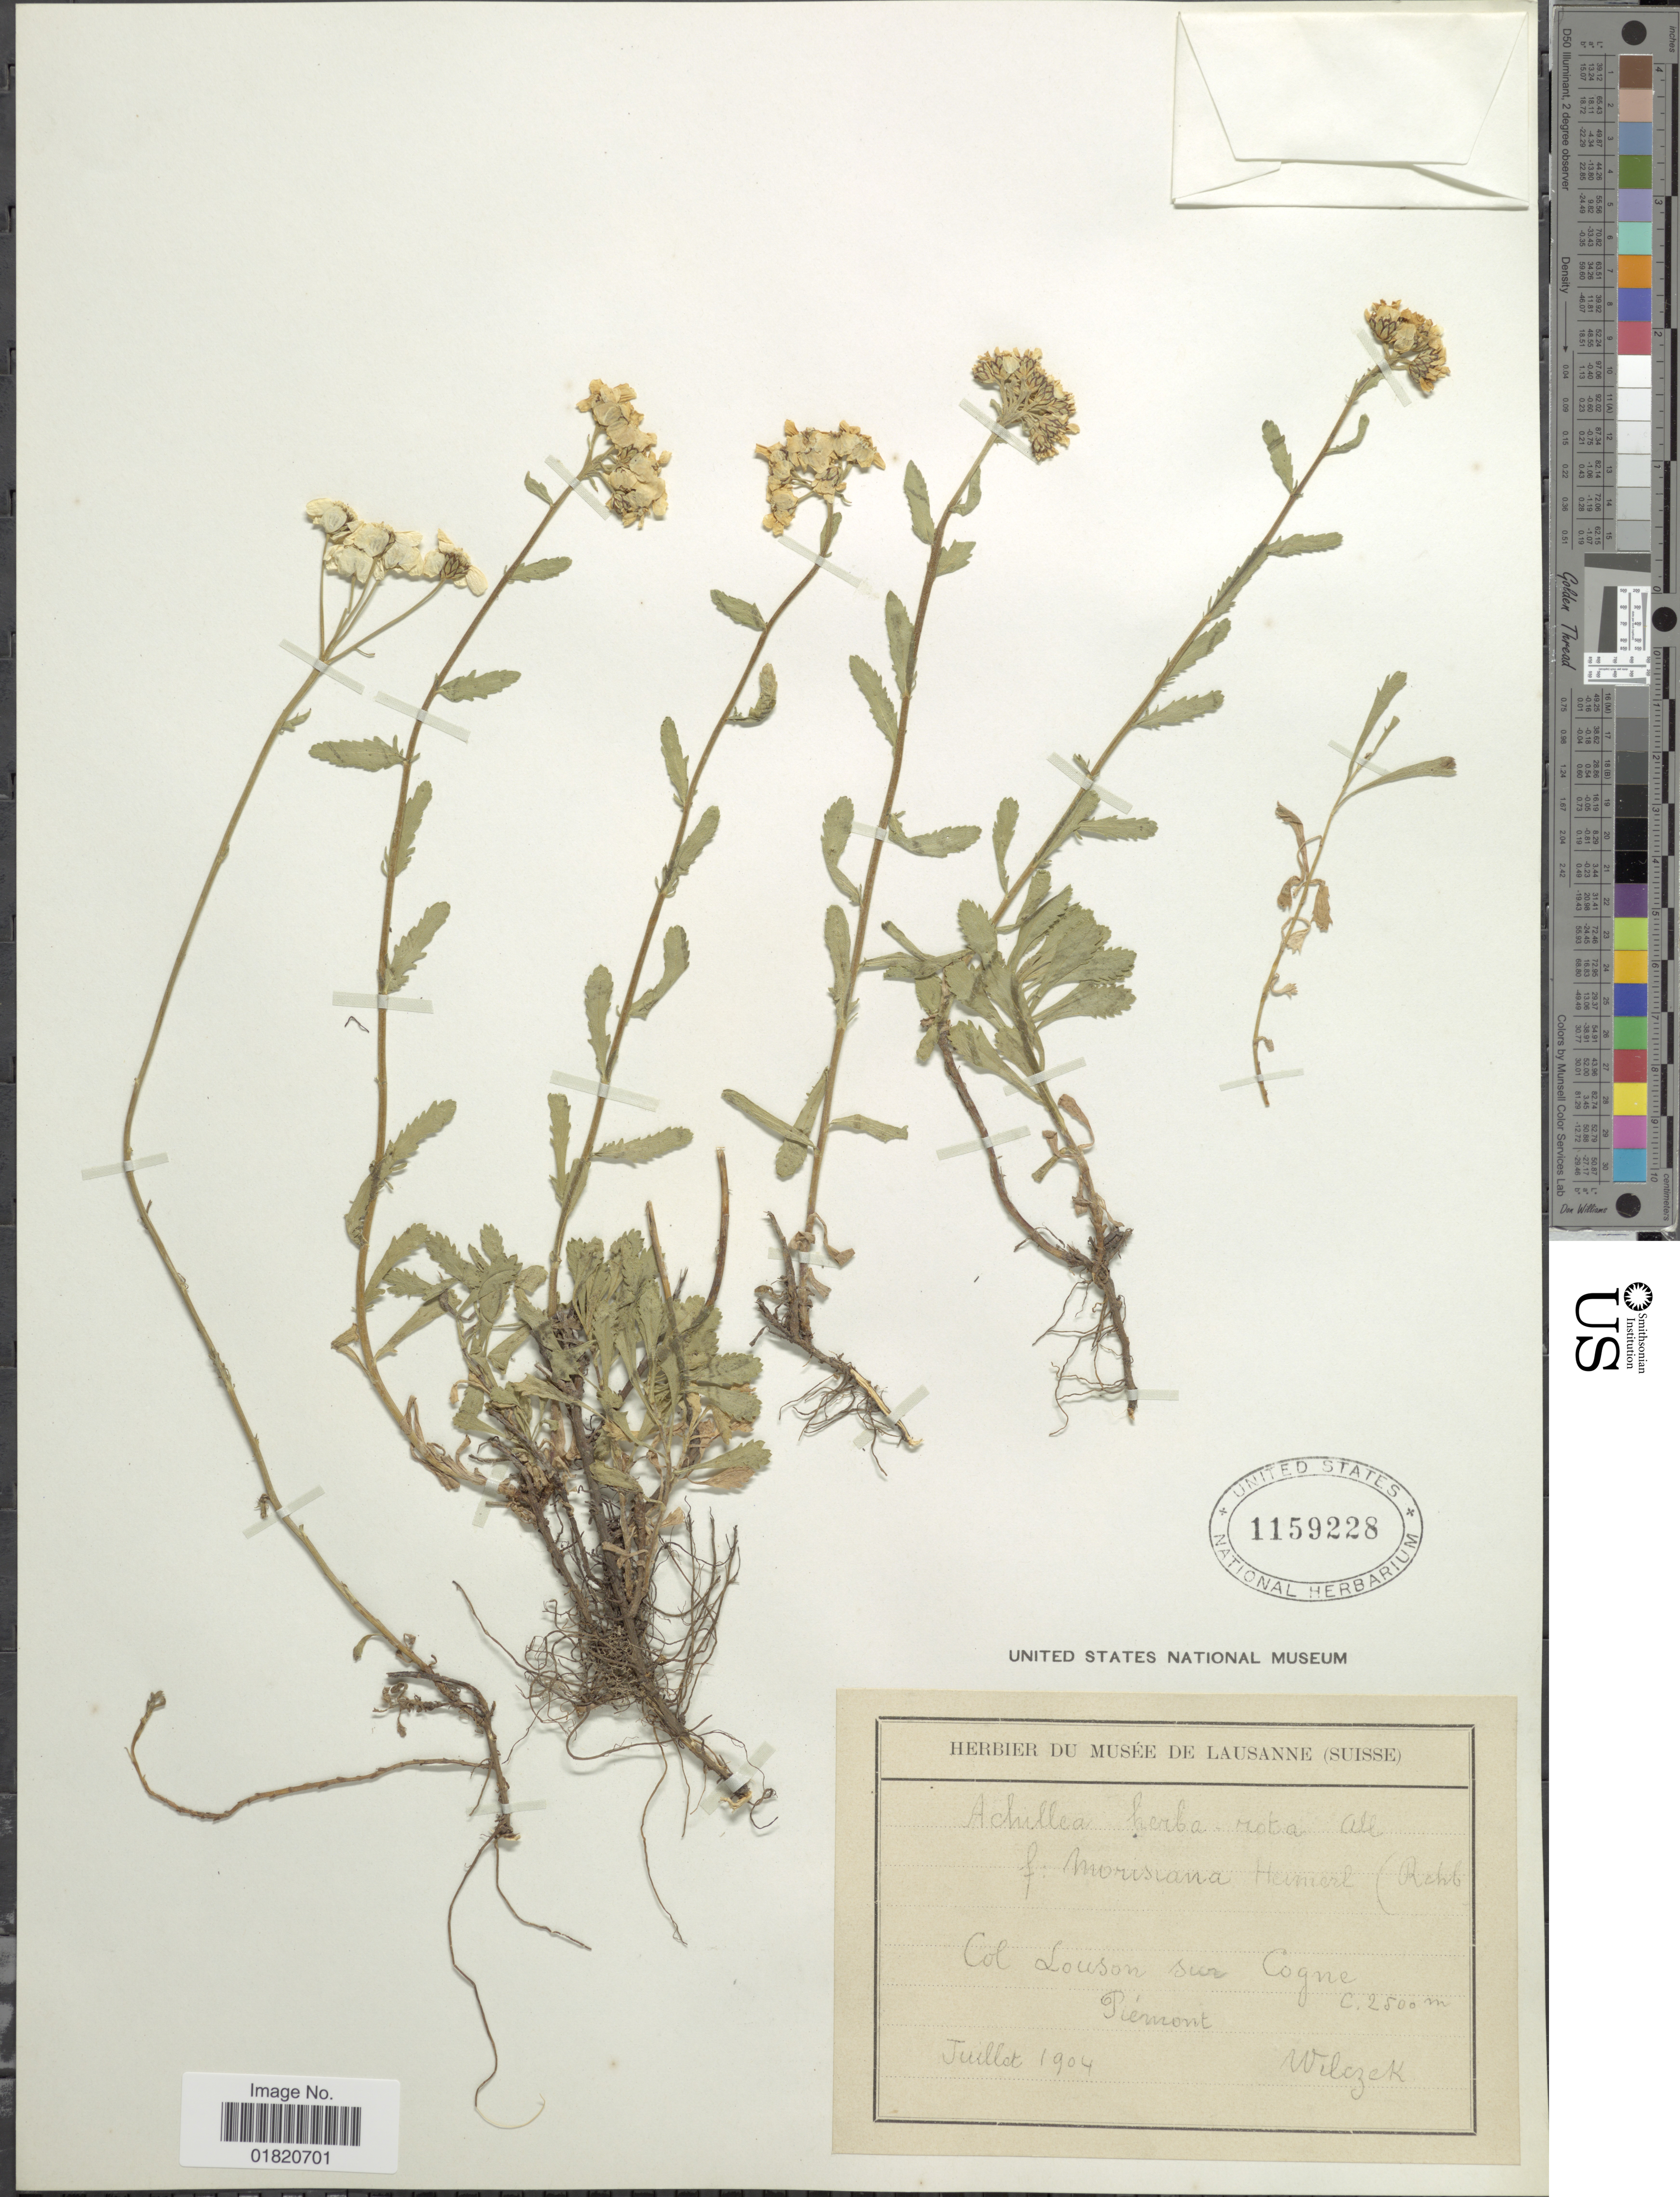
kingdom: Plantae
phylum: Tracheophyta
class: Magnoliopsida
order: Asterales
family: Asteraceae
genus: Achillea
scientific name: Achillea herbarota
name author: All.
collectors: -. Wilezek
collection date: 1904-07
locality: Louson sur Cogne. Piémont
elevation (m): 2500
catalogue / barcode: US 1159228